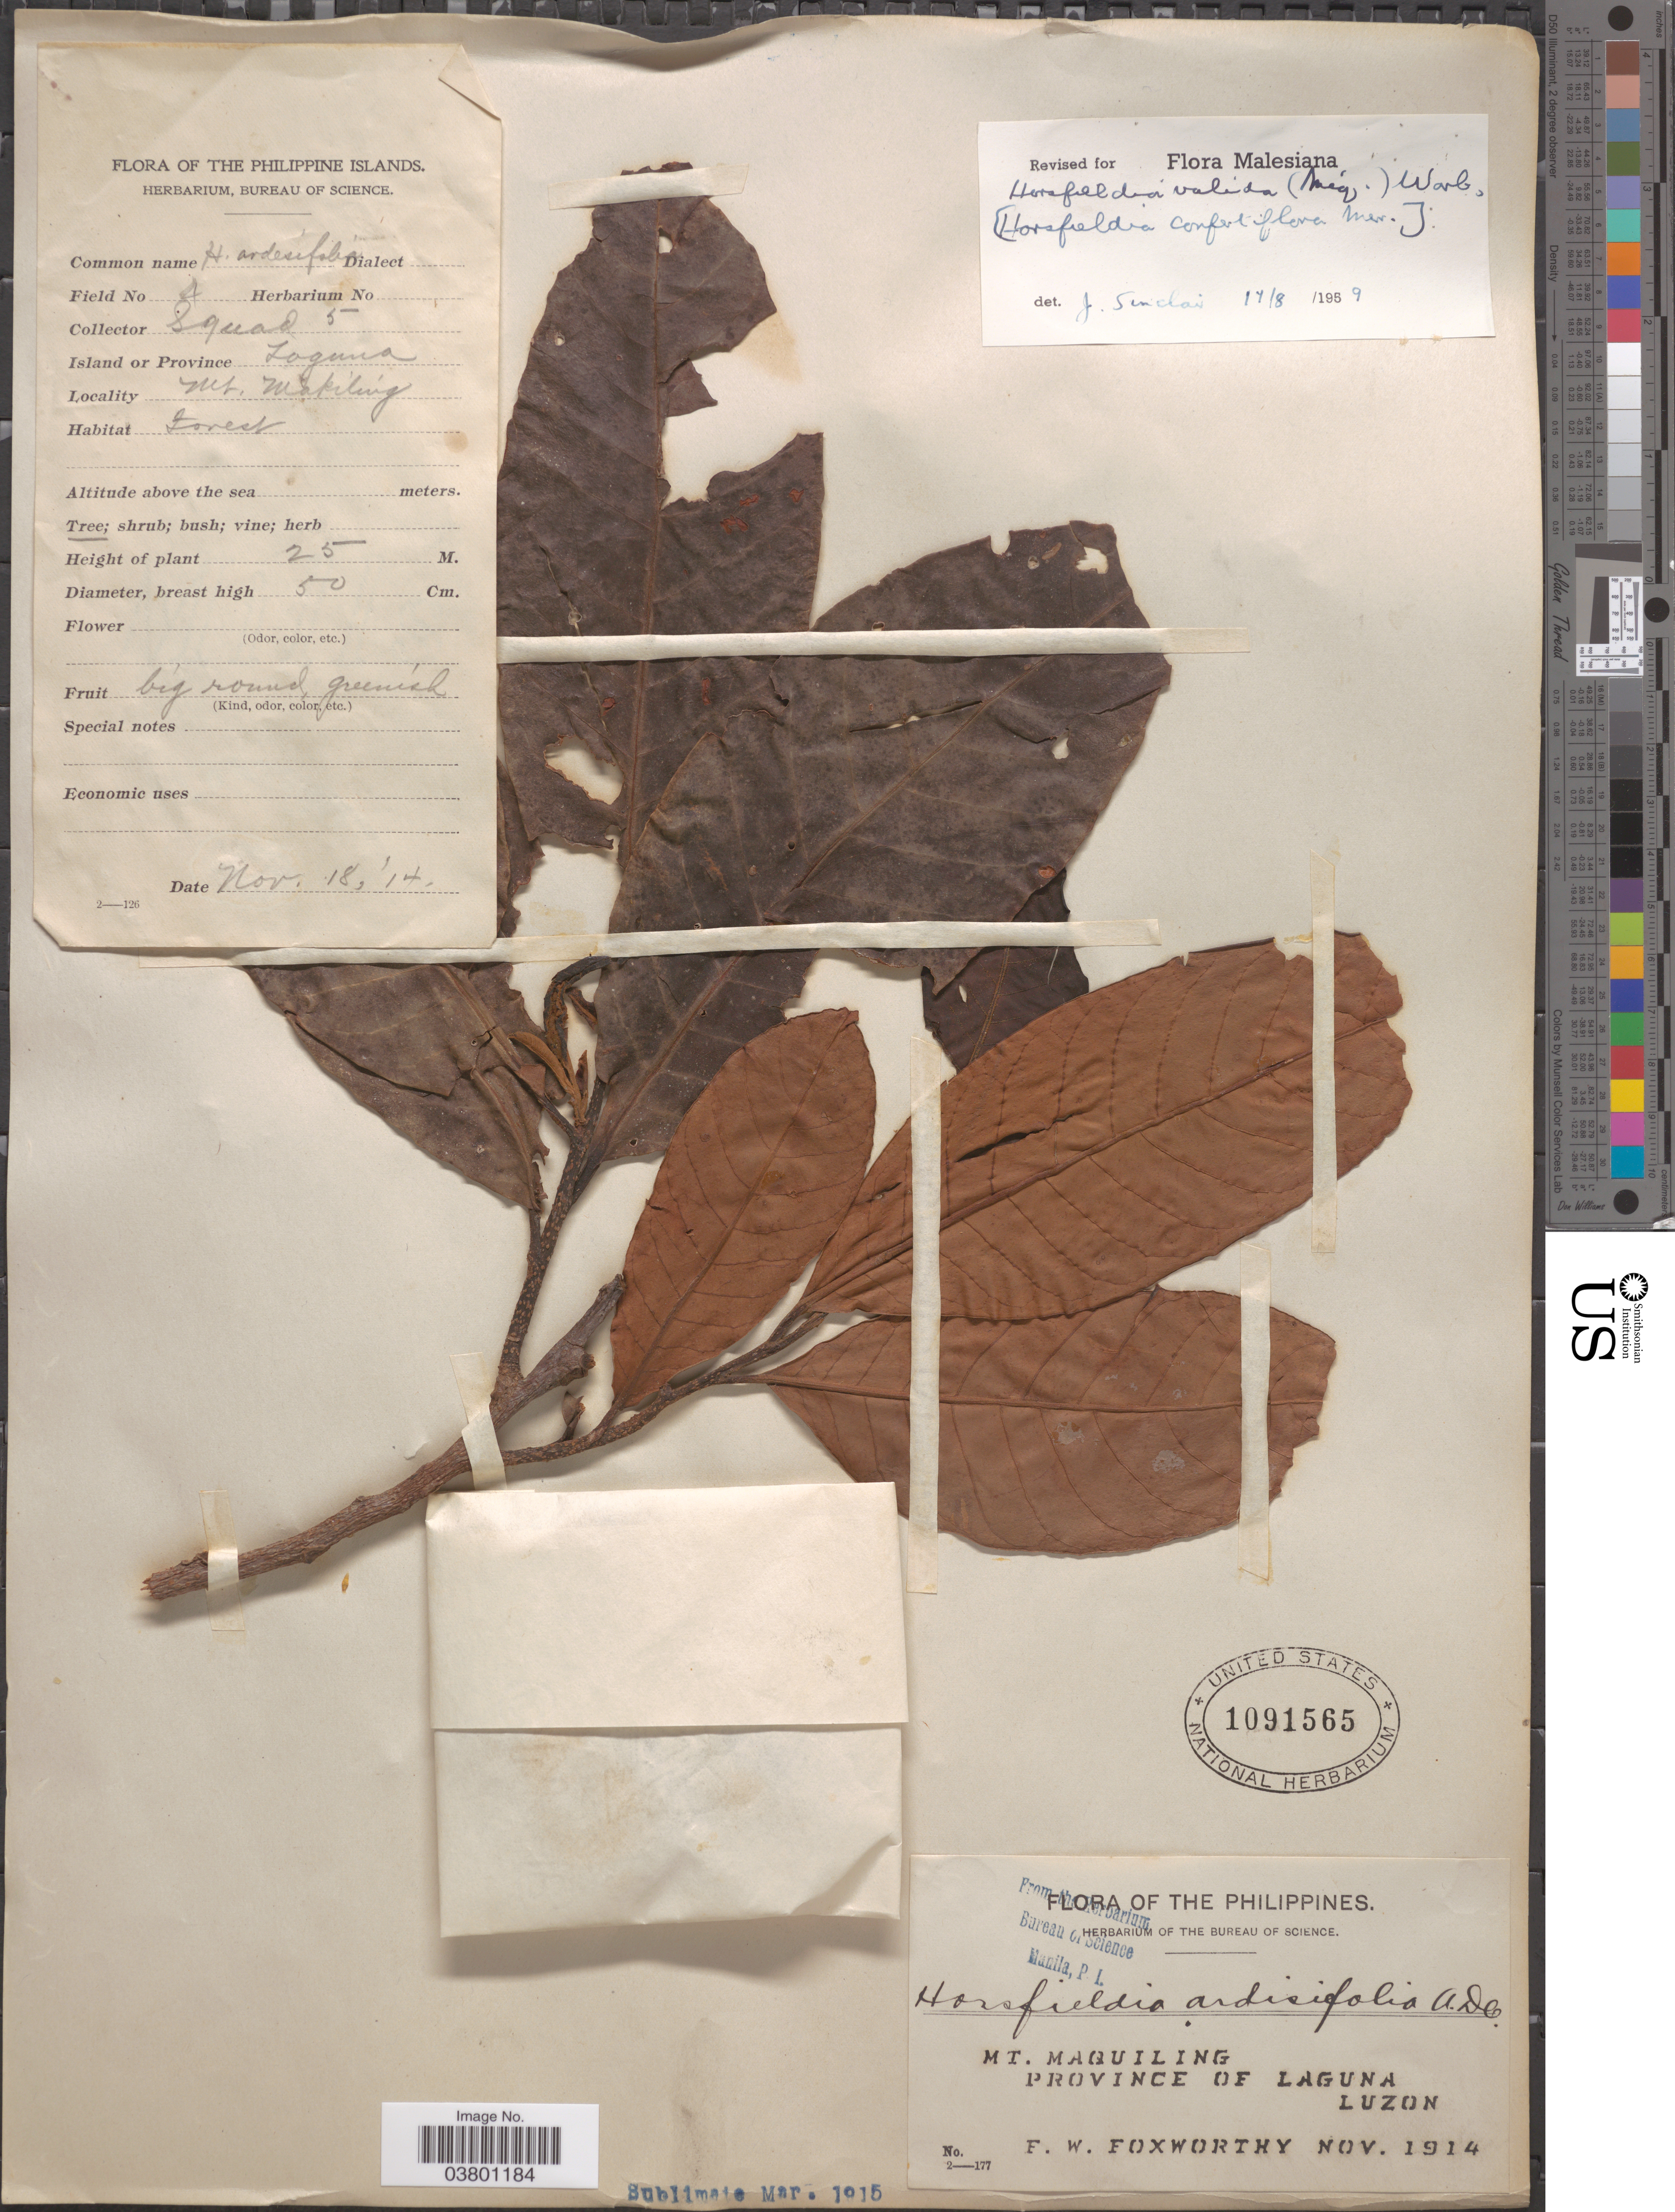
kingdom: Plantae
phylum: Tracheophyta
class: Magnoliopsida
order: Magnoliales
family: Myristicaceae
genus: Horsfieldia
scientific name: Horsfieldia costulata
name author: (Miq.) Warb.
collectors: F. W. Foxworthy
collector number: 4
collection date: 1914-11-18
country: Philippines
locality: Mt. Maquiling. Province of Laguna. Luzon.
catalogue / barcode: US 1091565